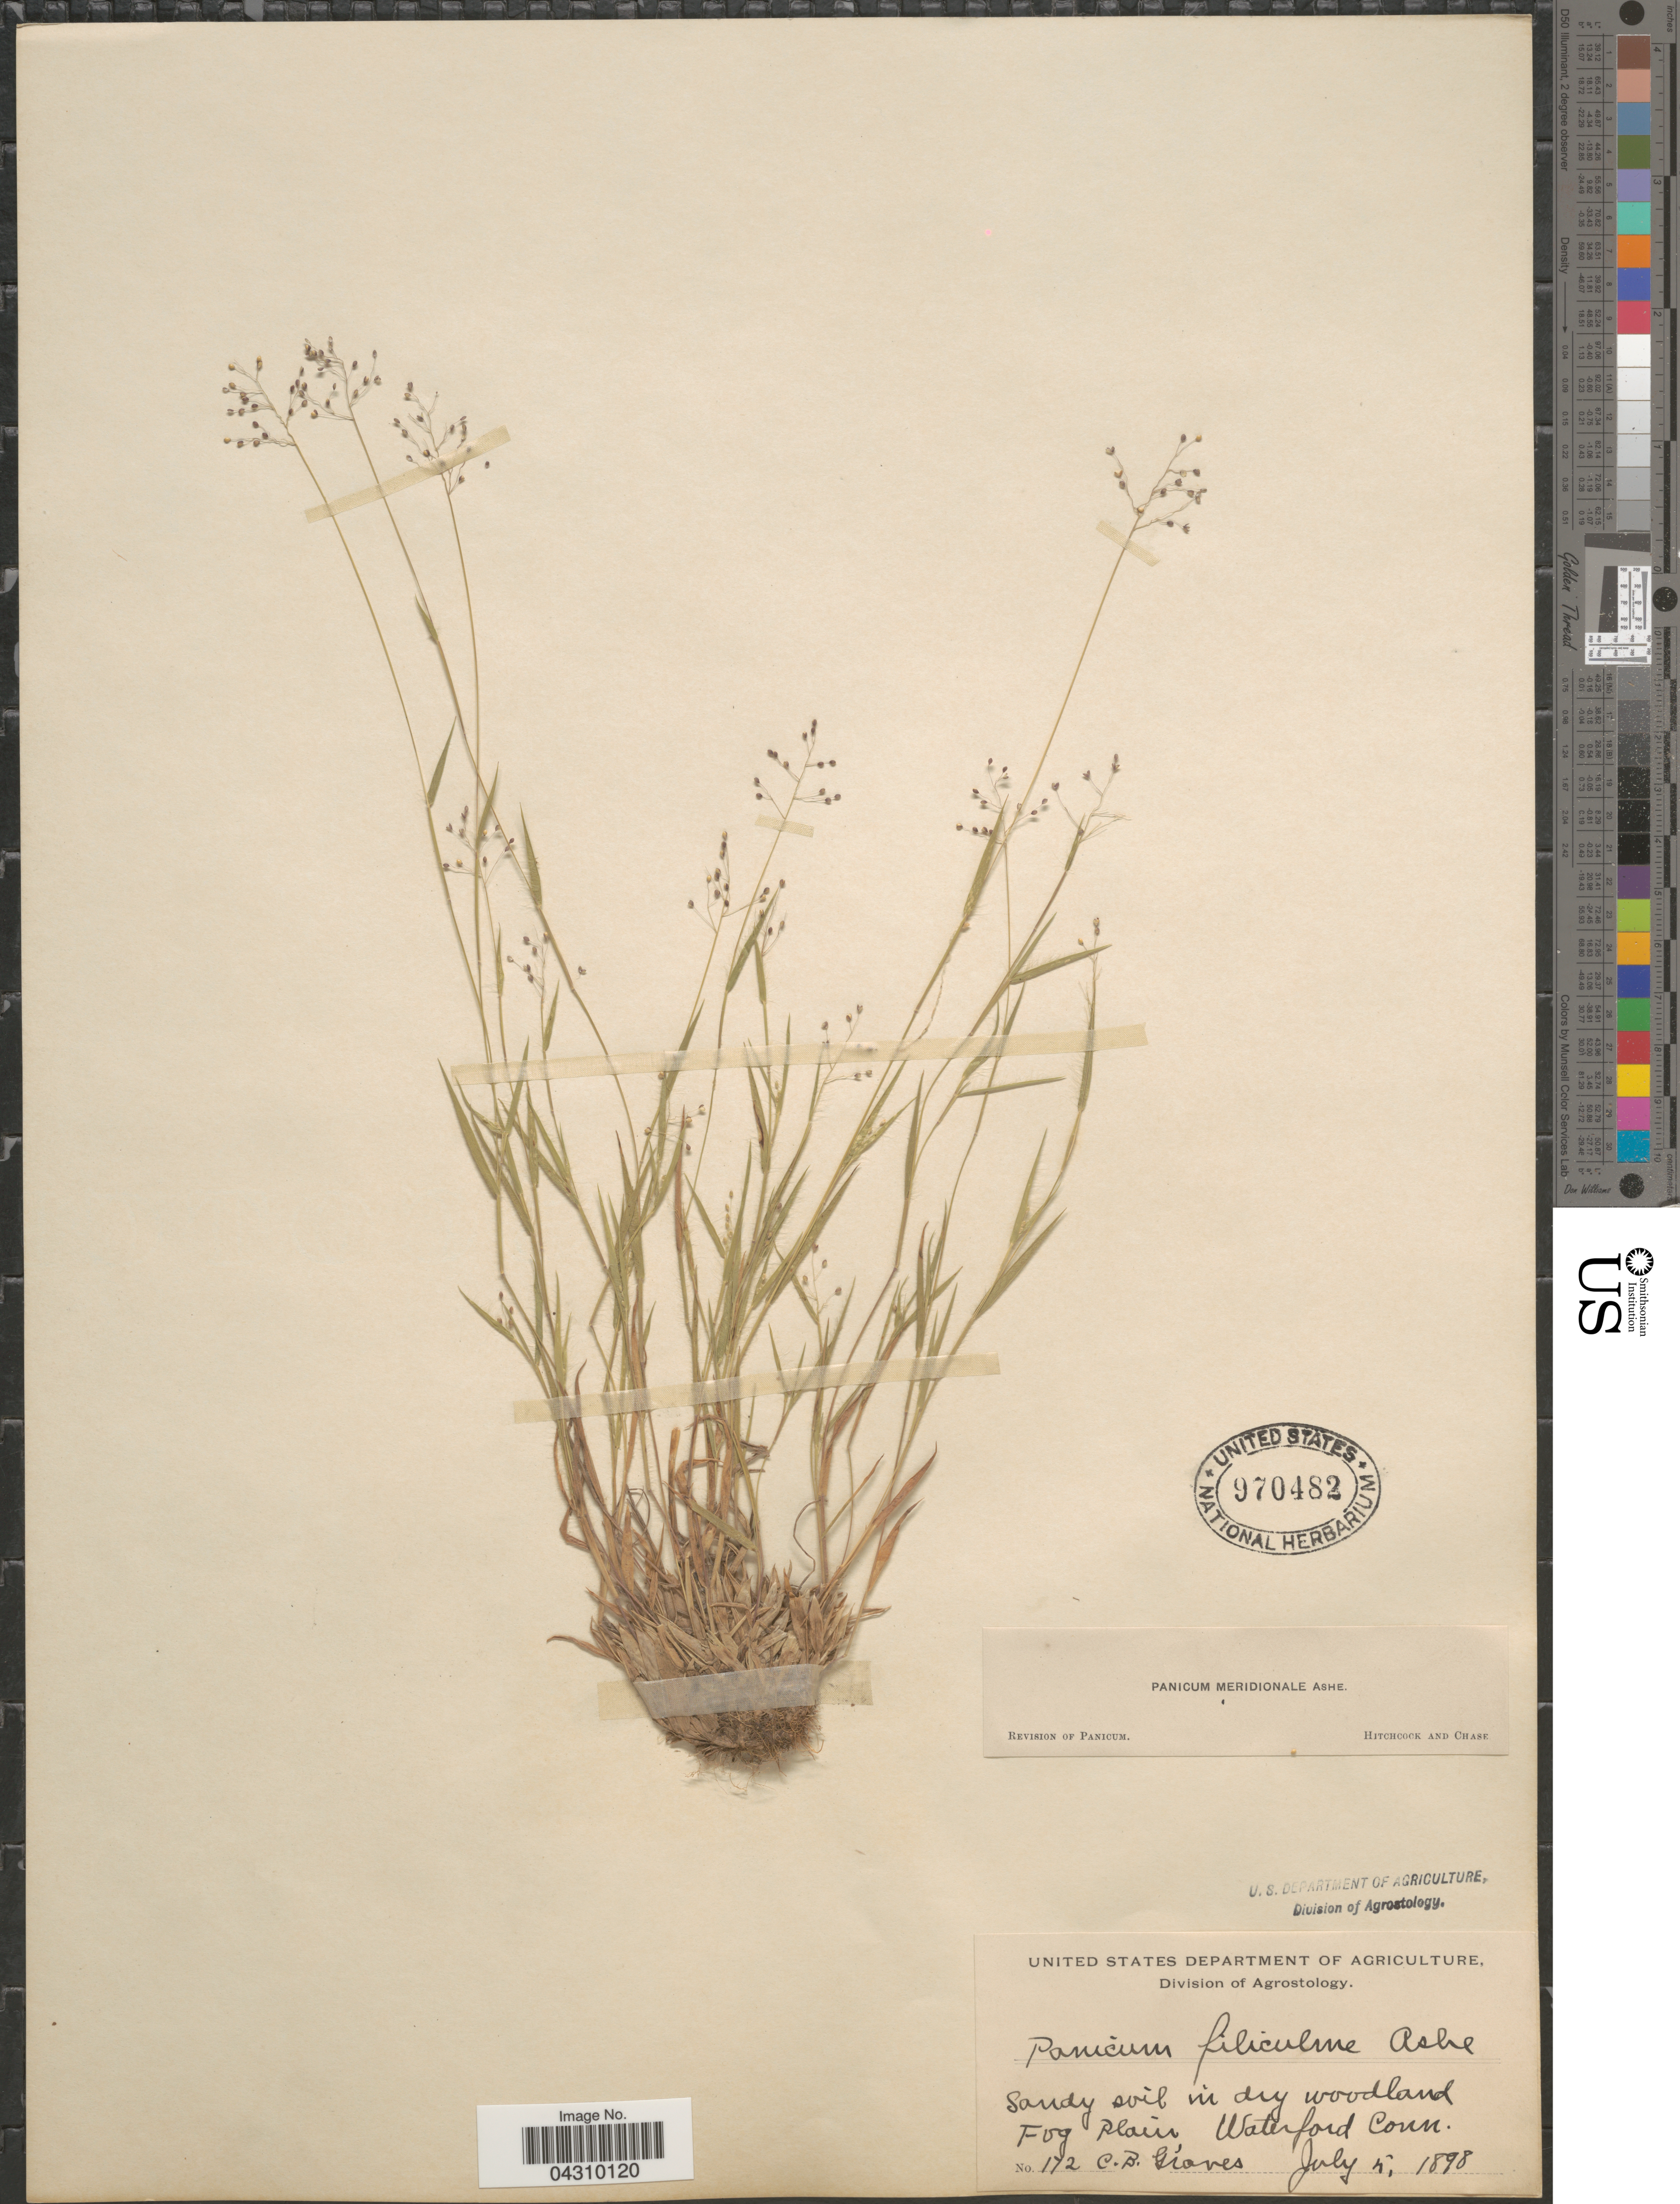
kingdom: Plantae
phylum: Tracheophyta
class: Liliopsida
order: Poales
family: Poaceae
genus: Dichanthelium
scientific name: Dichanthelium acuminatum var. acuminatum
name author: (Sw.) Gould & C.A. Clark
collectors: C. Graves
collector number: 172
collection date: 1898-07-05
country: United States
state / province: Connecticut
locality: Waterford.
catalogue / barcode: US 970482